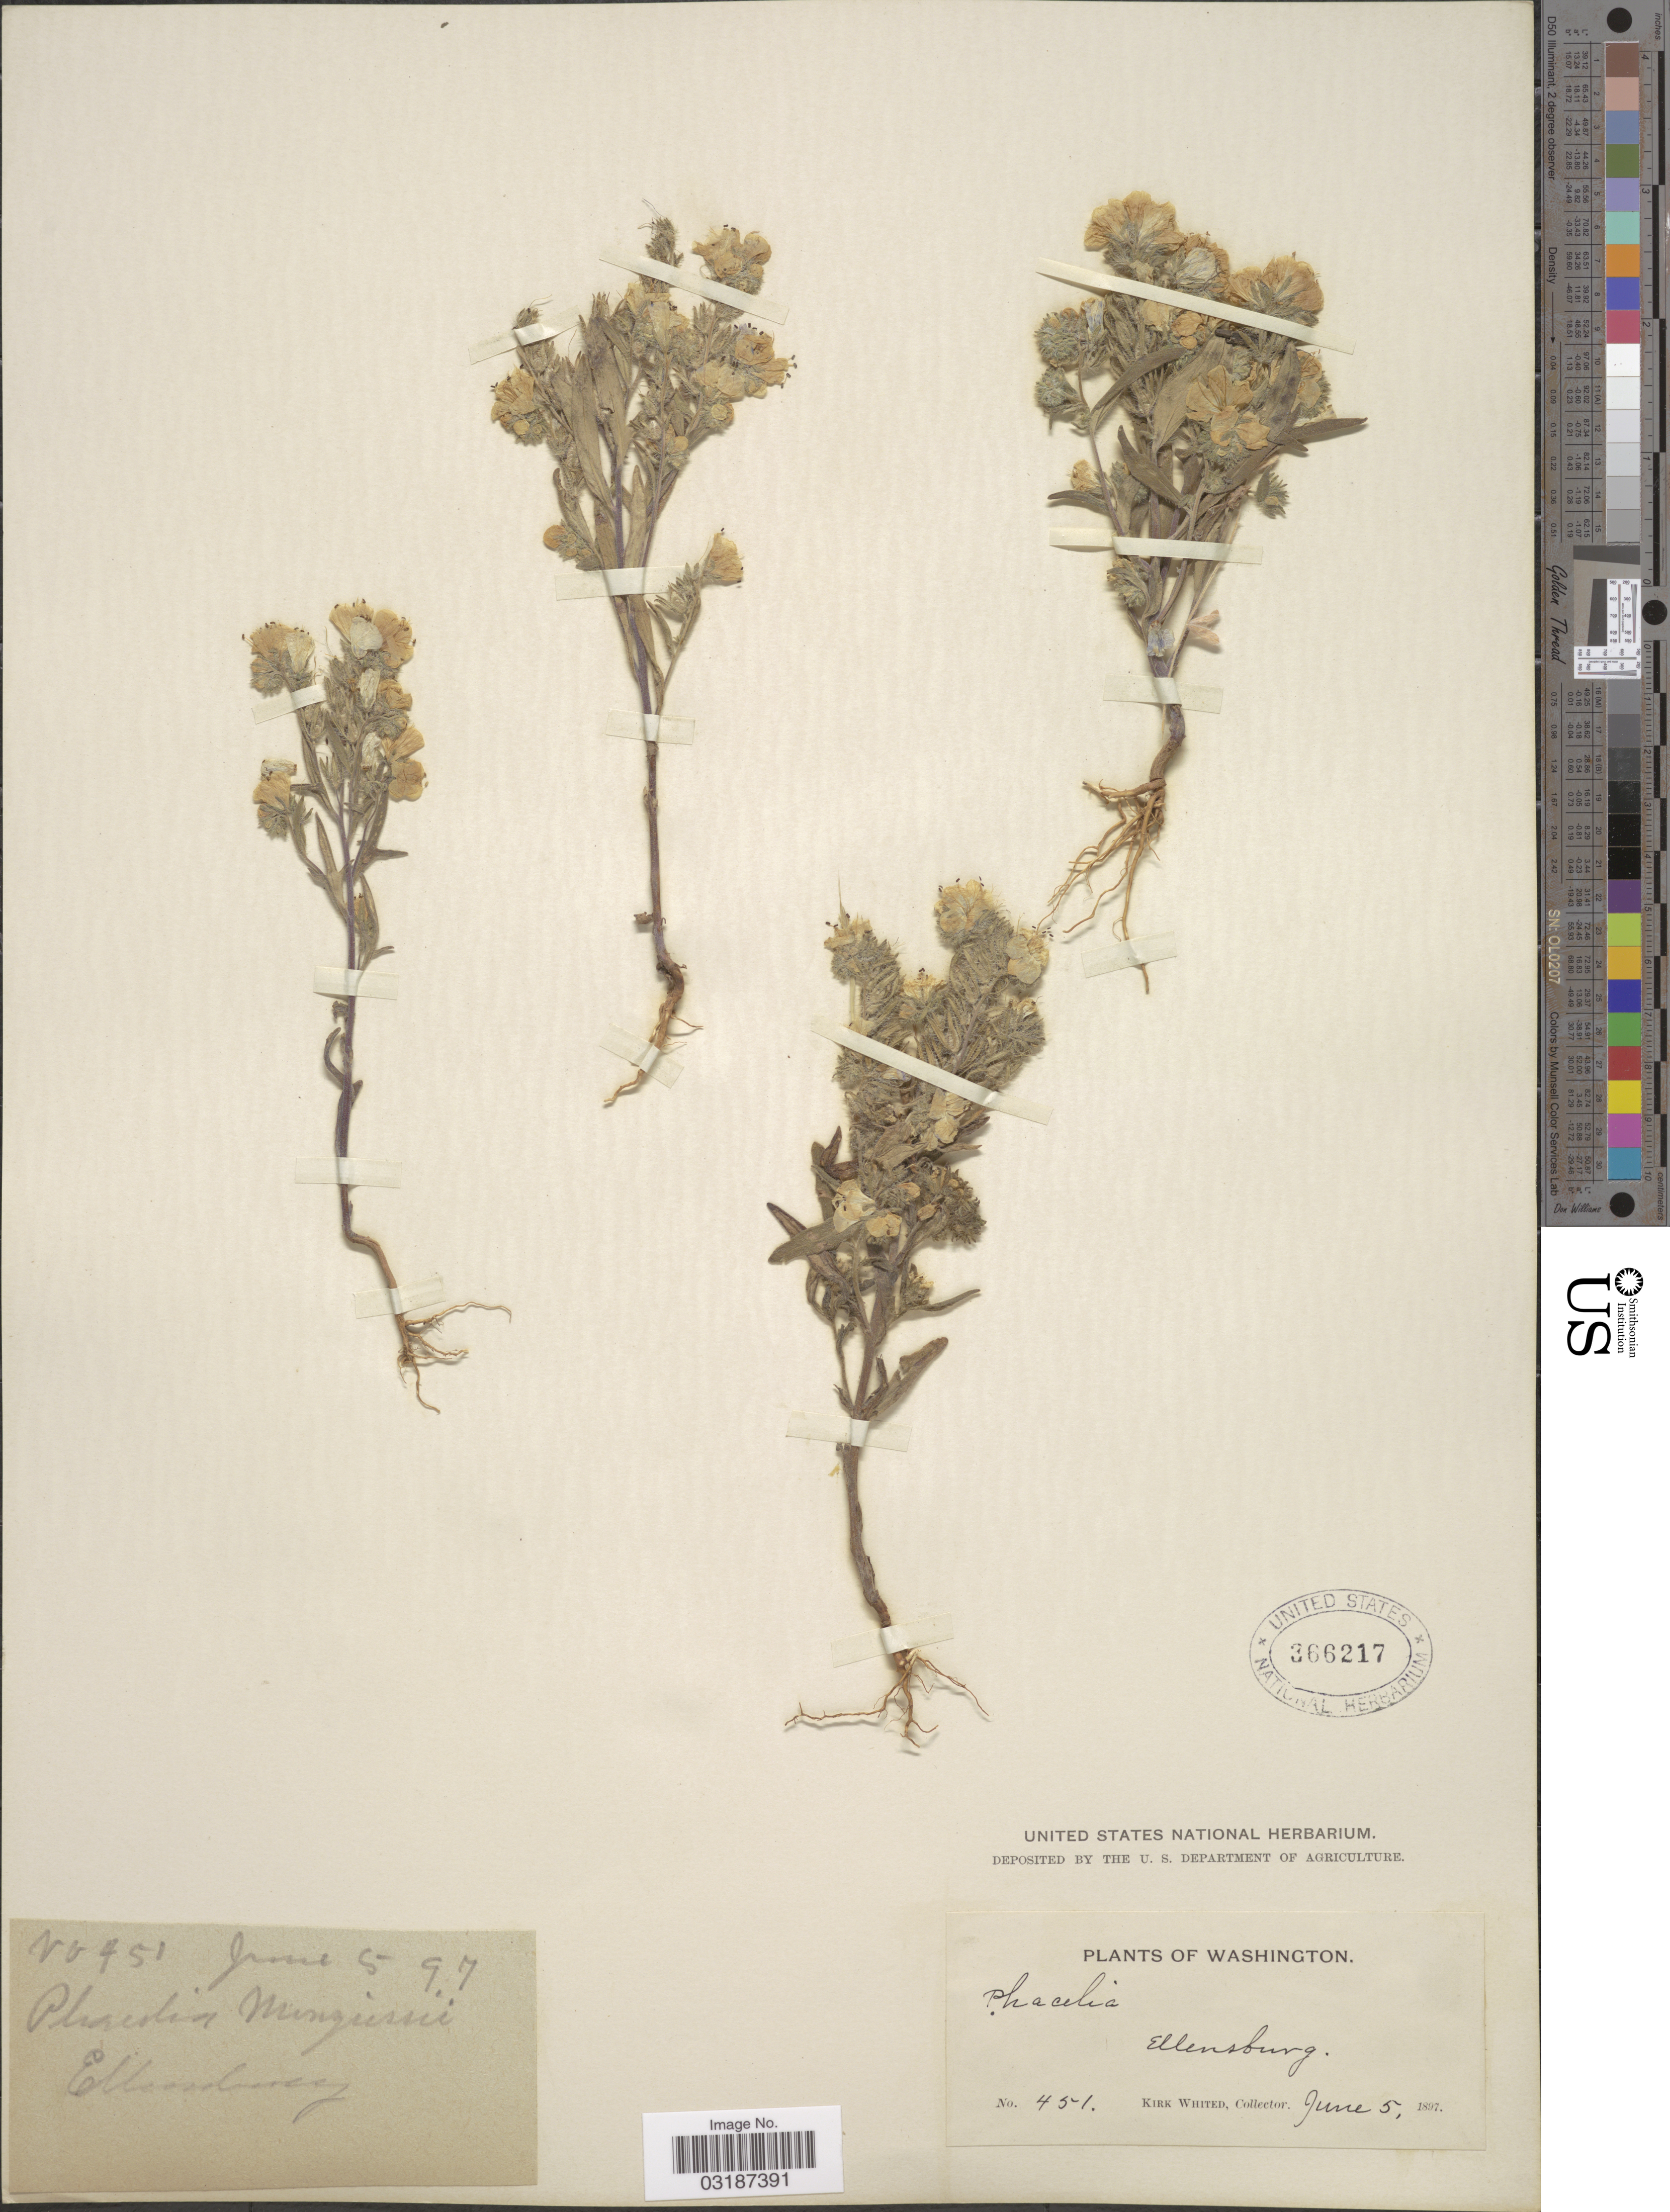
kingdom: Plantae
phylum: Tracheophyta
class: Magnoliopsida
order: Boraginales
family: Hydrophyllaceae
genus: Phacelia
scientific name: Phacelia linearis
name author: (Pursh) Holz.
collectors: K. Whited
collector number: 451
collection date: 1897-06-05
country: United States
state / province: Washington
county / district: Kittitas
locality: Ellensburg.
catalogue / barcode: US 366217